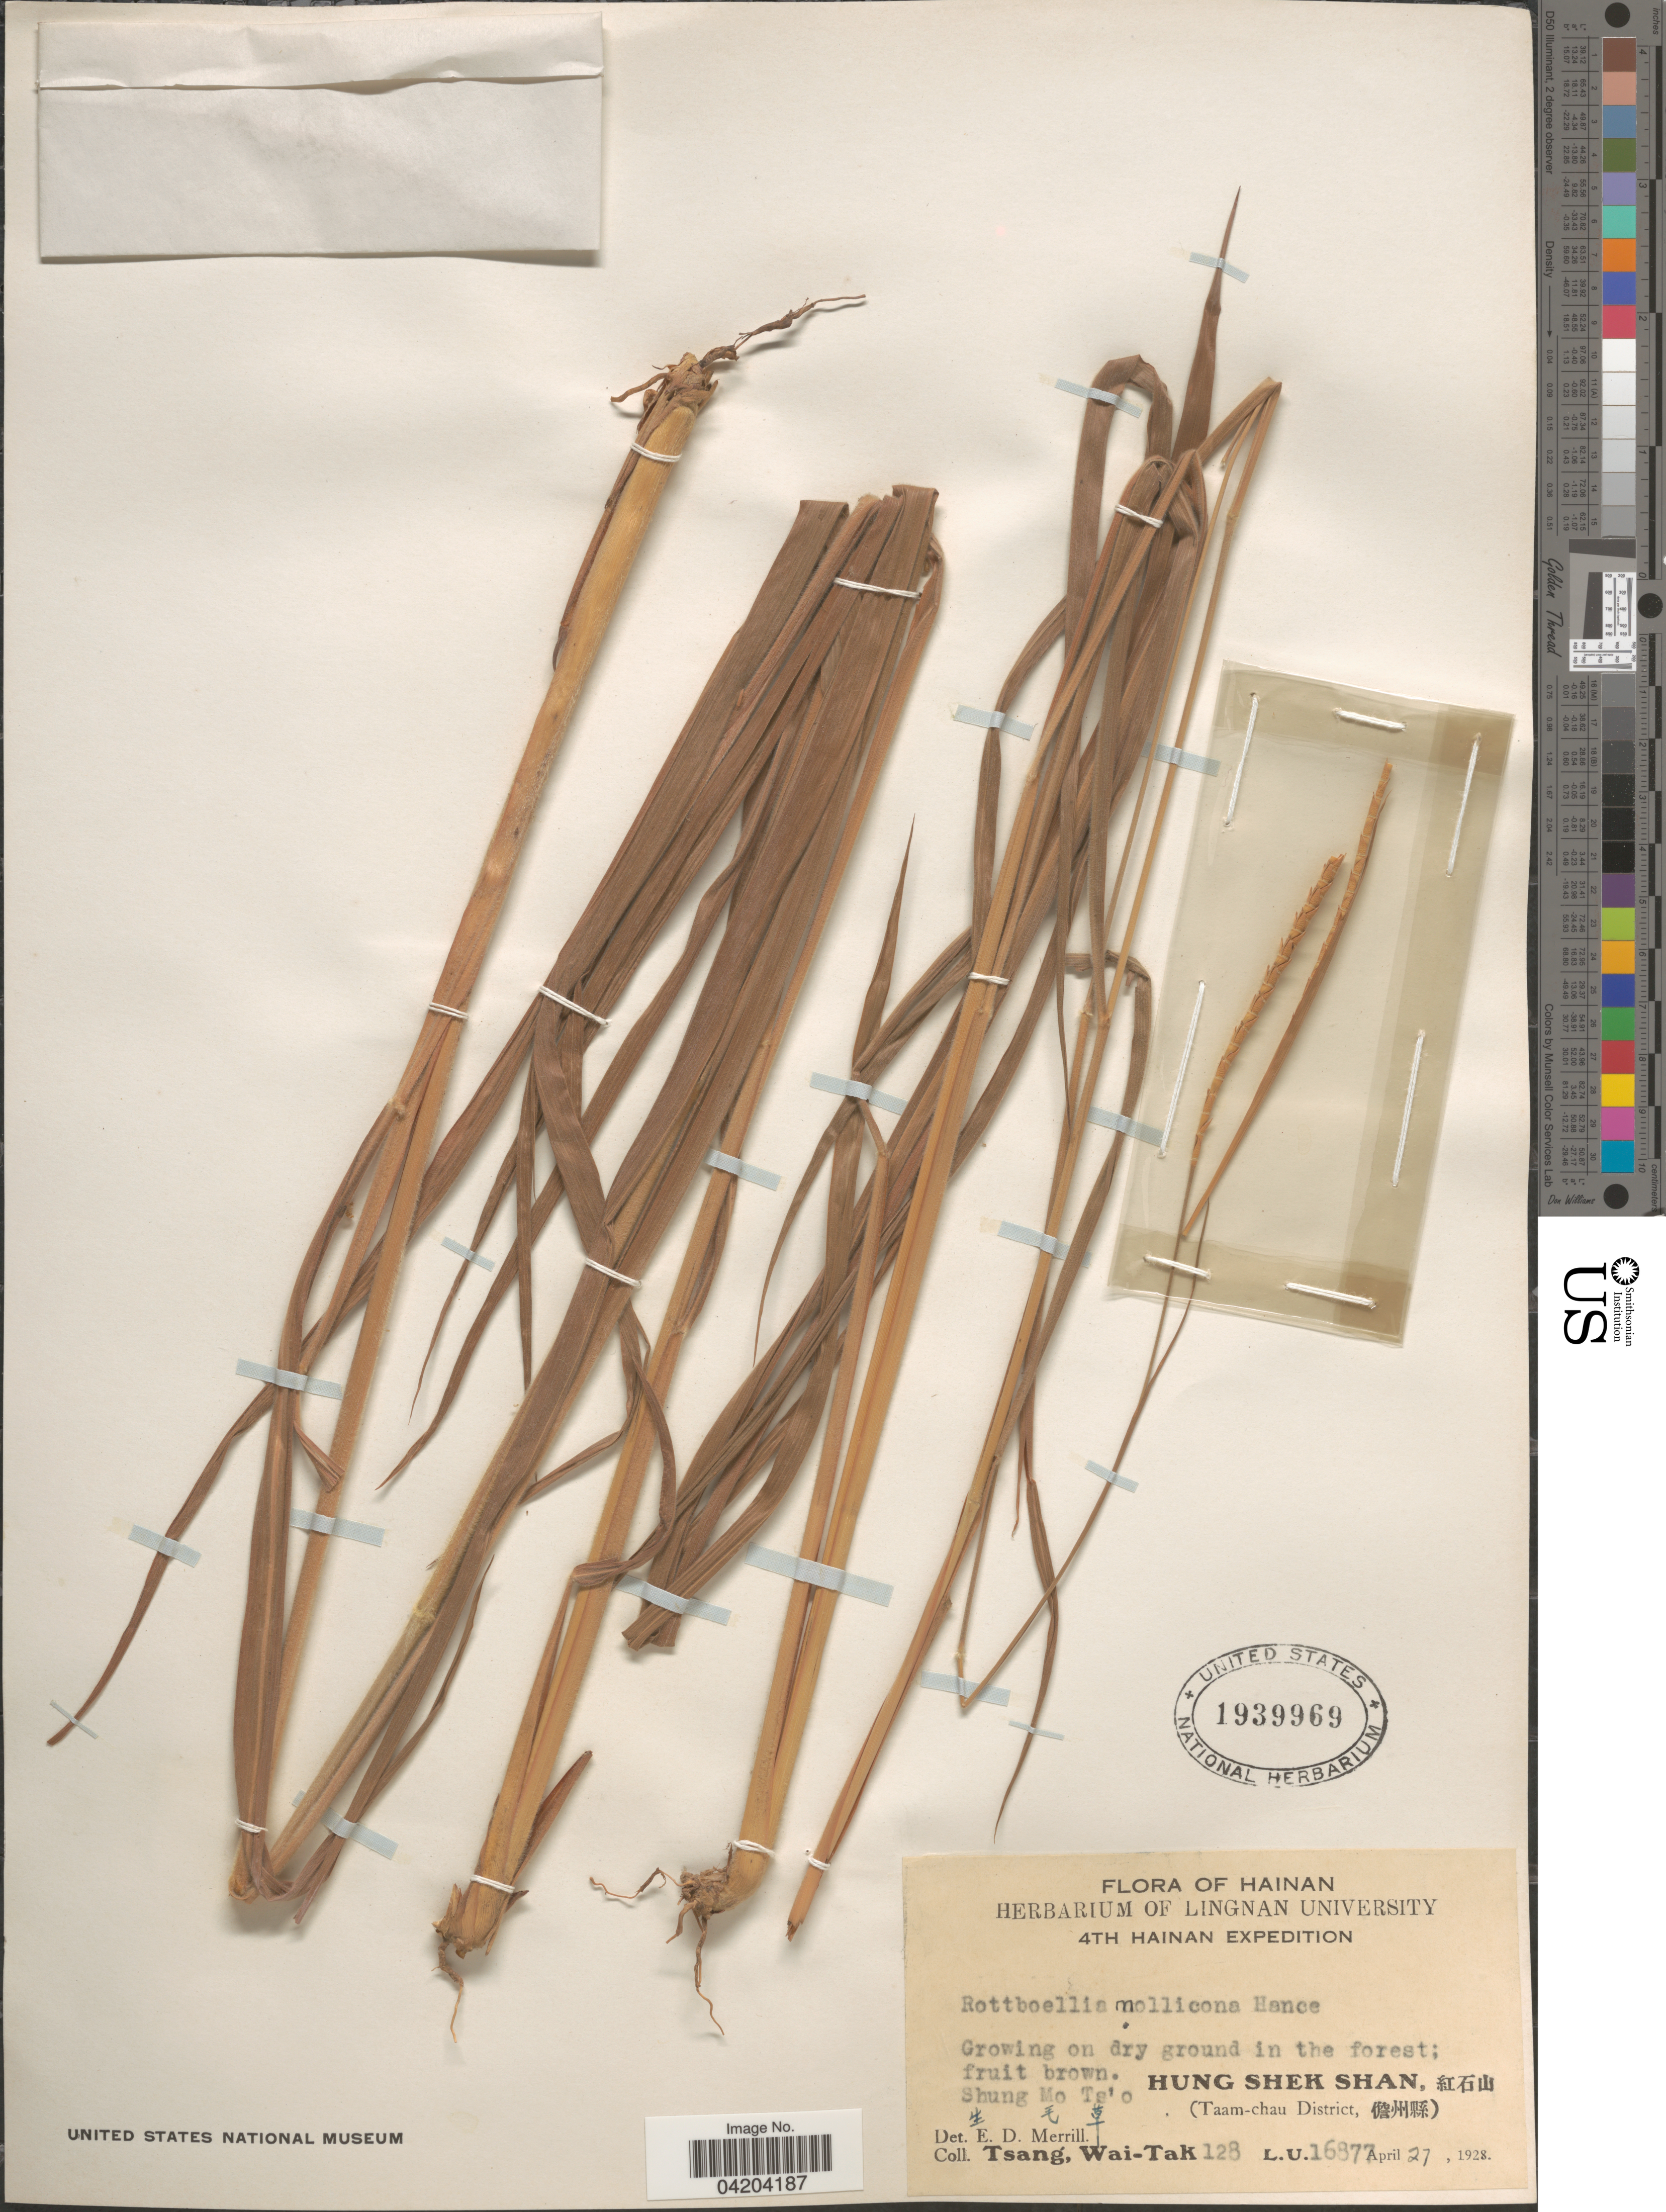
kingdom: Plantae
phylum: Tracheophyta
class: Liliopsida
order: Poales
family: Poaceae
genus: Mnesithea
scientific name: Mnesithea mollicoma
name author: (Hance) A. Camus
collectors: W. T. Tsang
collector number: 128L.U.16877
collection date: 1928-04-27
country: China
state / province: Hainan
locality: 4th Hainan Expedition. Shung Mo Ts'o X. Hung Shek Shan, X. (Taam-chau District, X).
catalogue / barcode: US 1939969